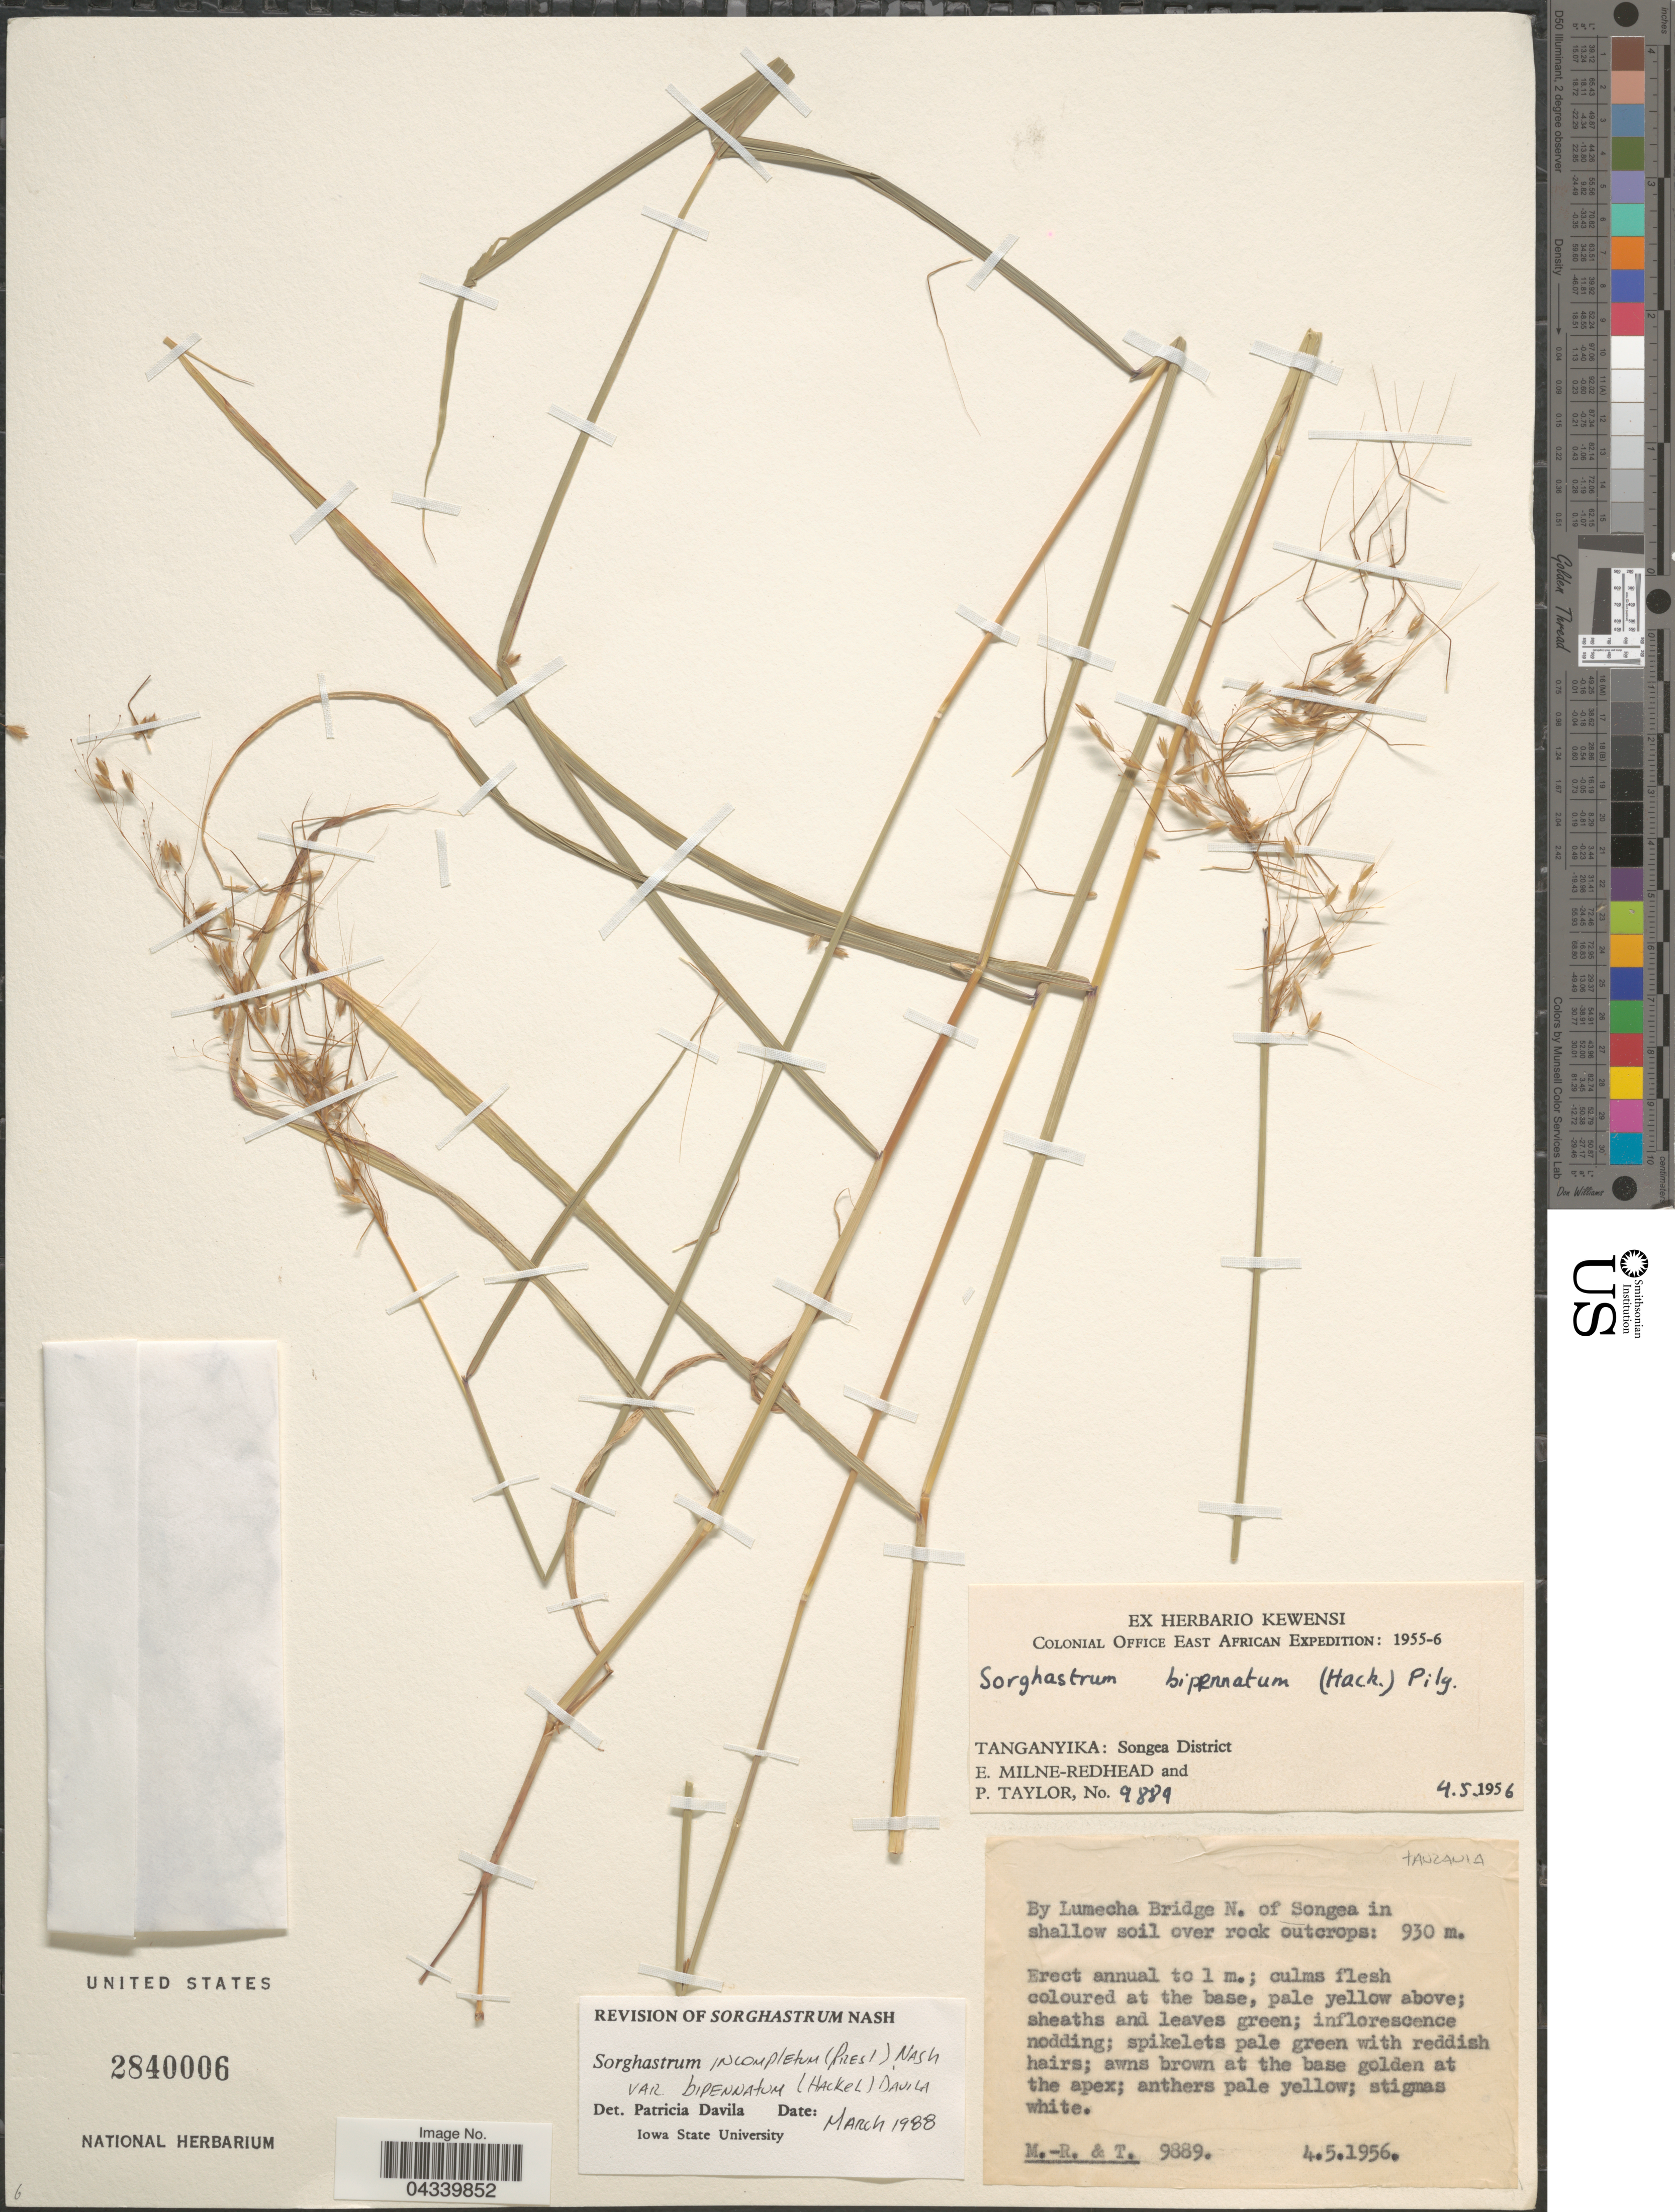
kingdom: Plantae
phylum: Tracheophyta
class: Liliopsida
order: Poales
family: Poaceae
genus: Sorghastrum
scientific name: Sorghastrum bipennatum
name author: (Hack.) Pilg.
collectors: E. W. Milne-Redhead & P. Taylor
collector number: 9889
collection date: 1956-05-04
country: Tanzania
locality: Colonial Office East African Expedition: 1955-6. Tanganyika: Songea District. By Lumecha Bridge N. of Songea in shallow soil over rock outcrops.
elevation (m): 930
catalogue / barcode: US 2840006